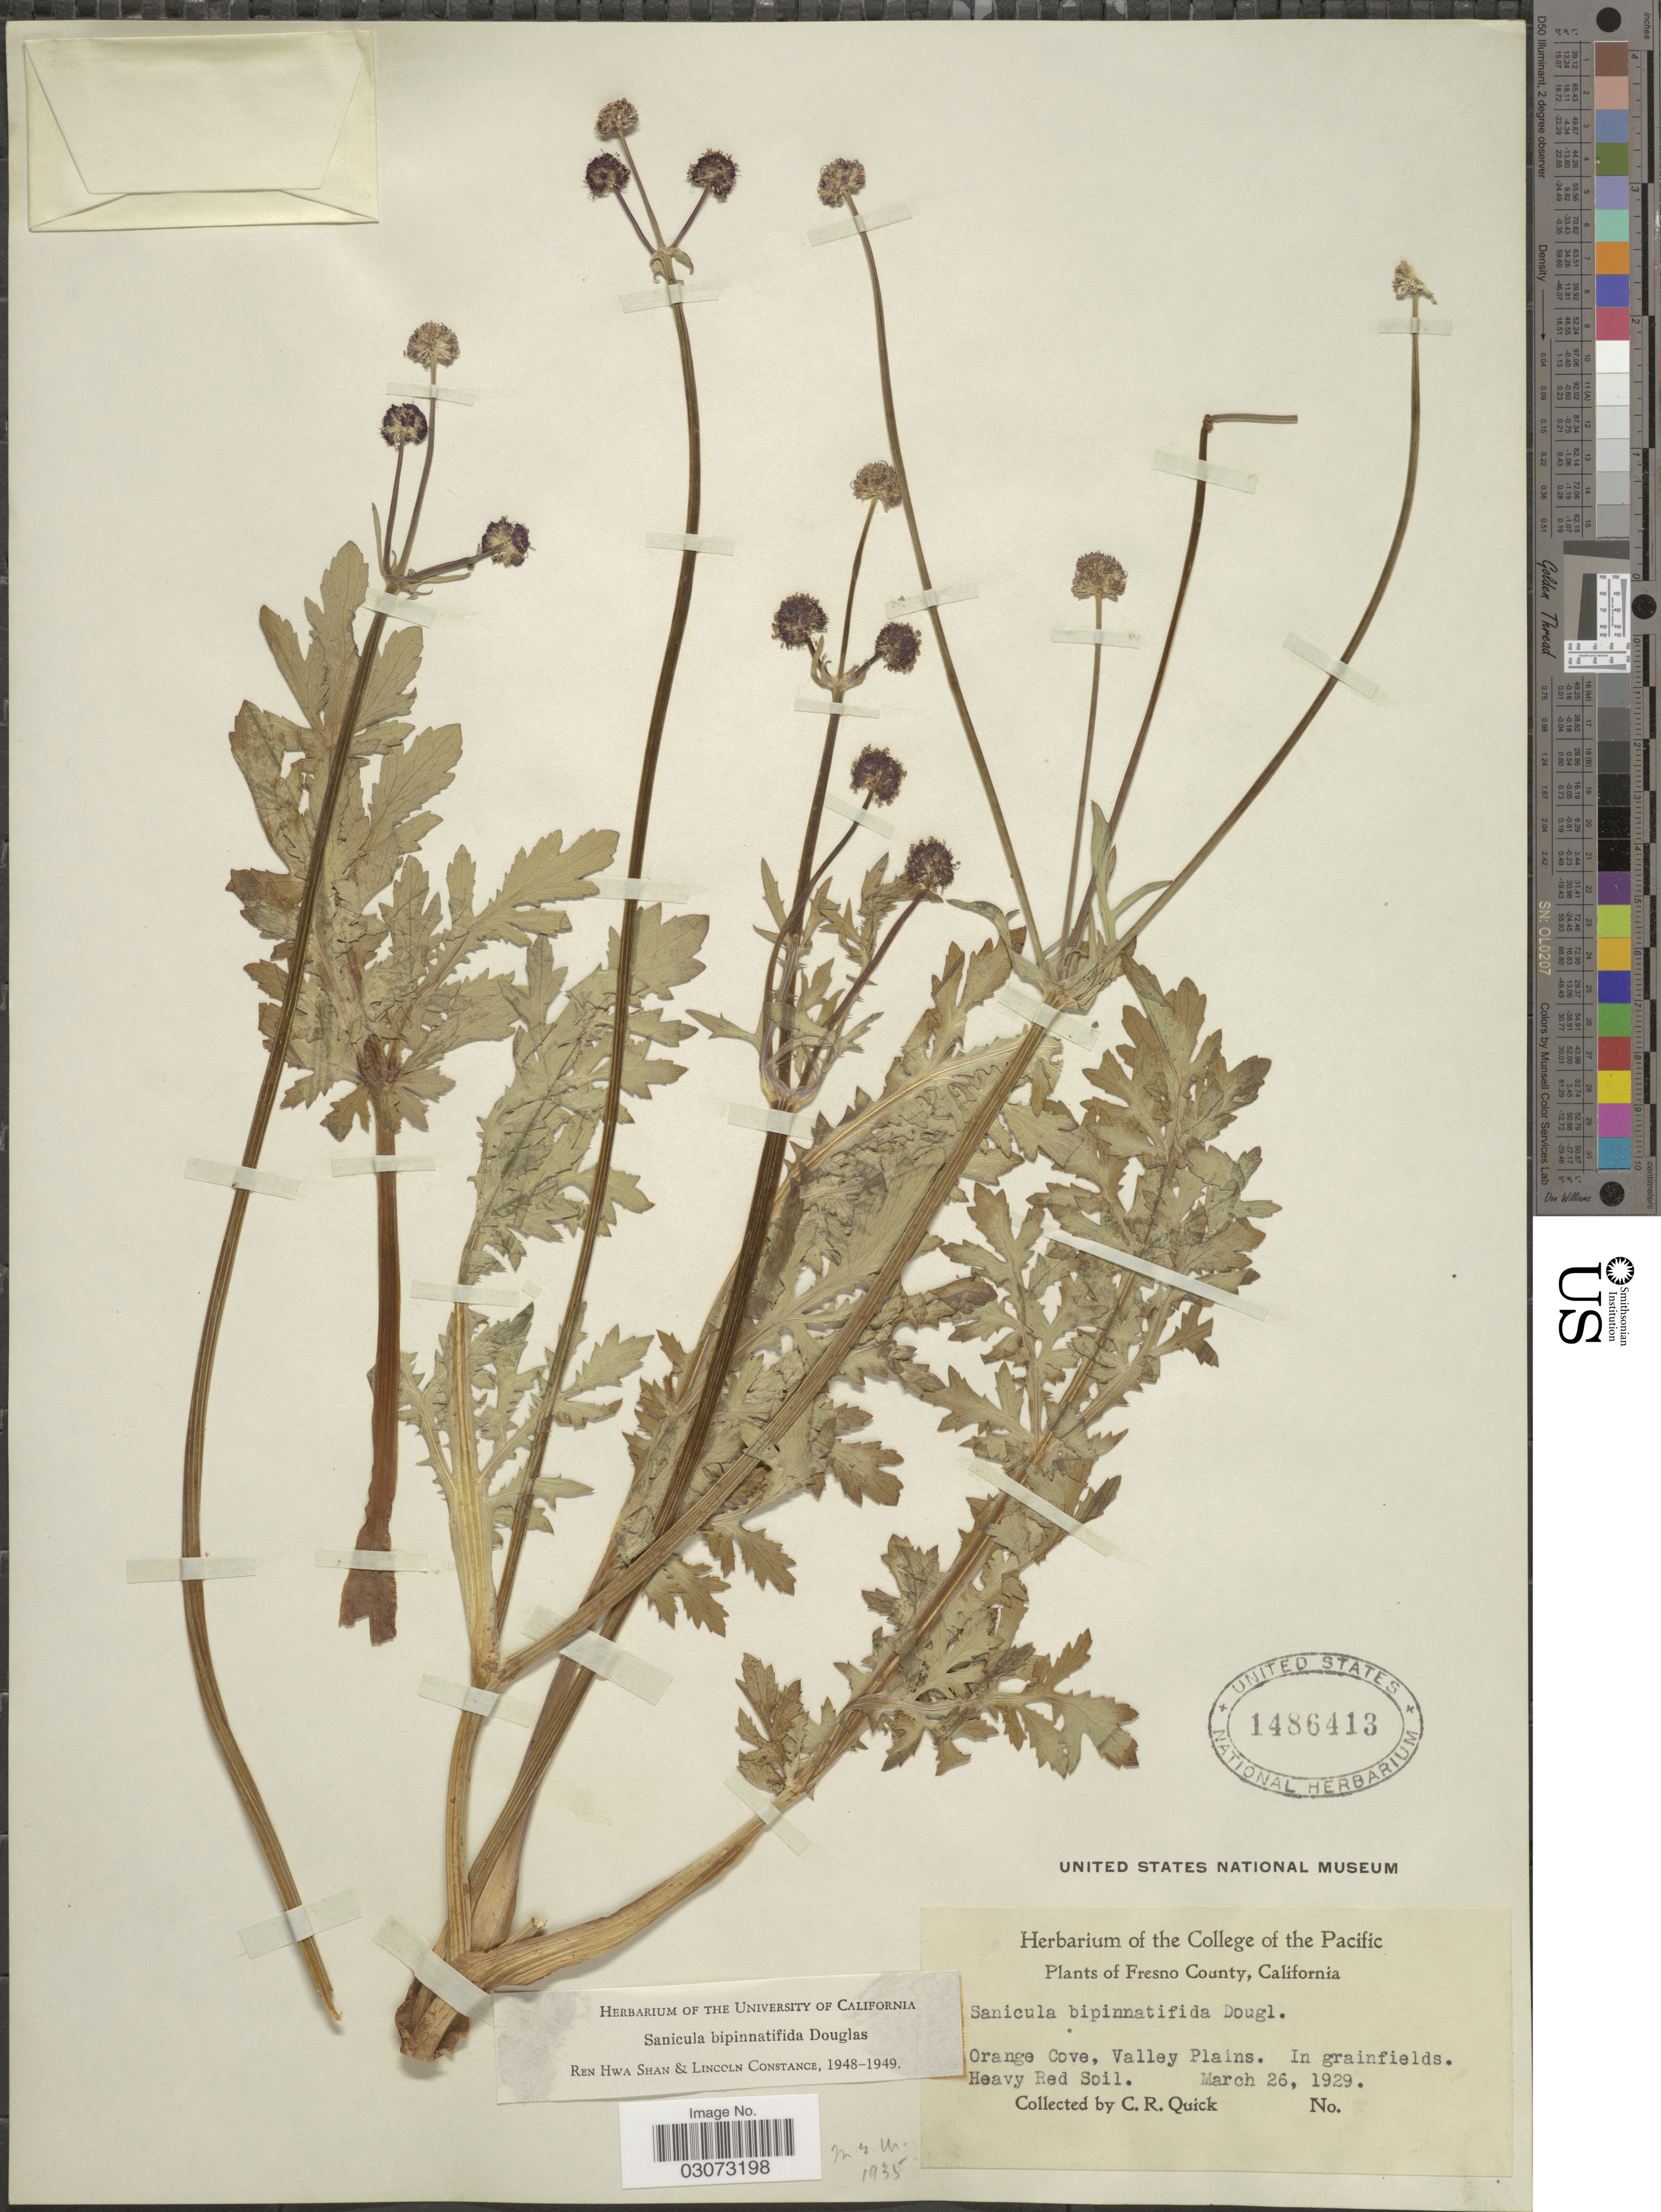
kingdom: Plantae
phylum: Tracheophyta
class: Magnoliopsida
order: Apiales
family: Apiaceae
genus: Sanicula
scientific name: Sanicula bipinnatifida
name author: Douglas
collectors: C. Quick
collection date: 1929-03-26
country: United States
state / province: California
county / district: Fresno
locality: Fresno County. Orange Cove, Valley Plains.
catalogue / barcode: US 1486413